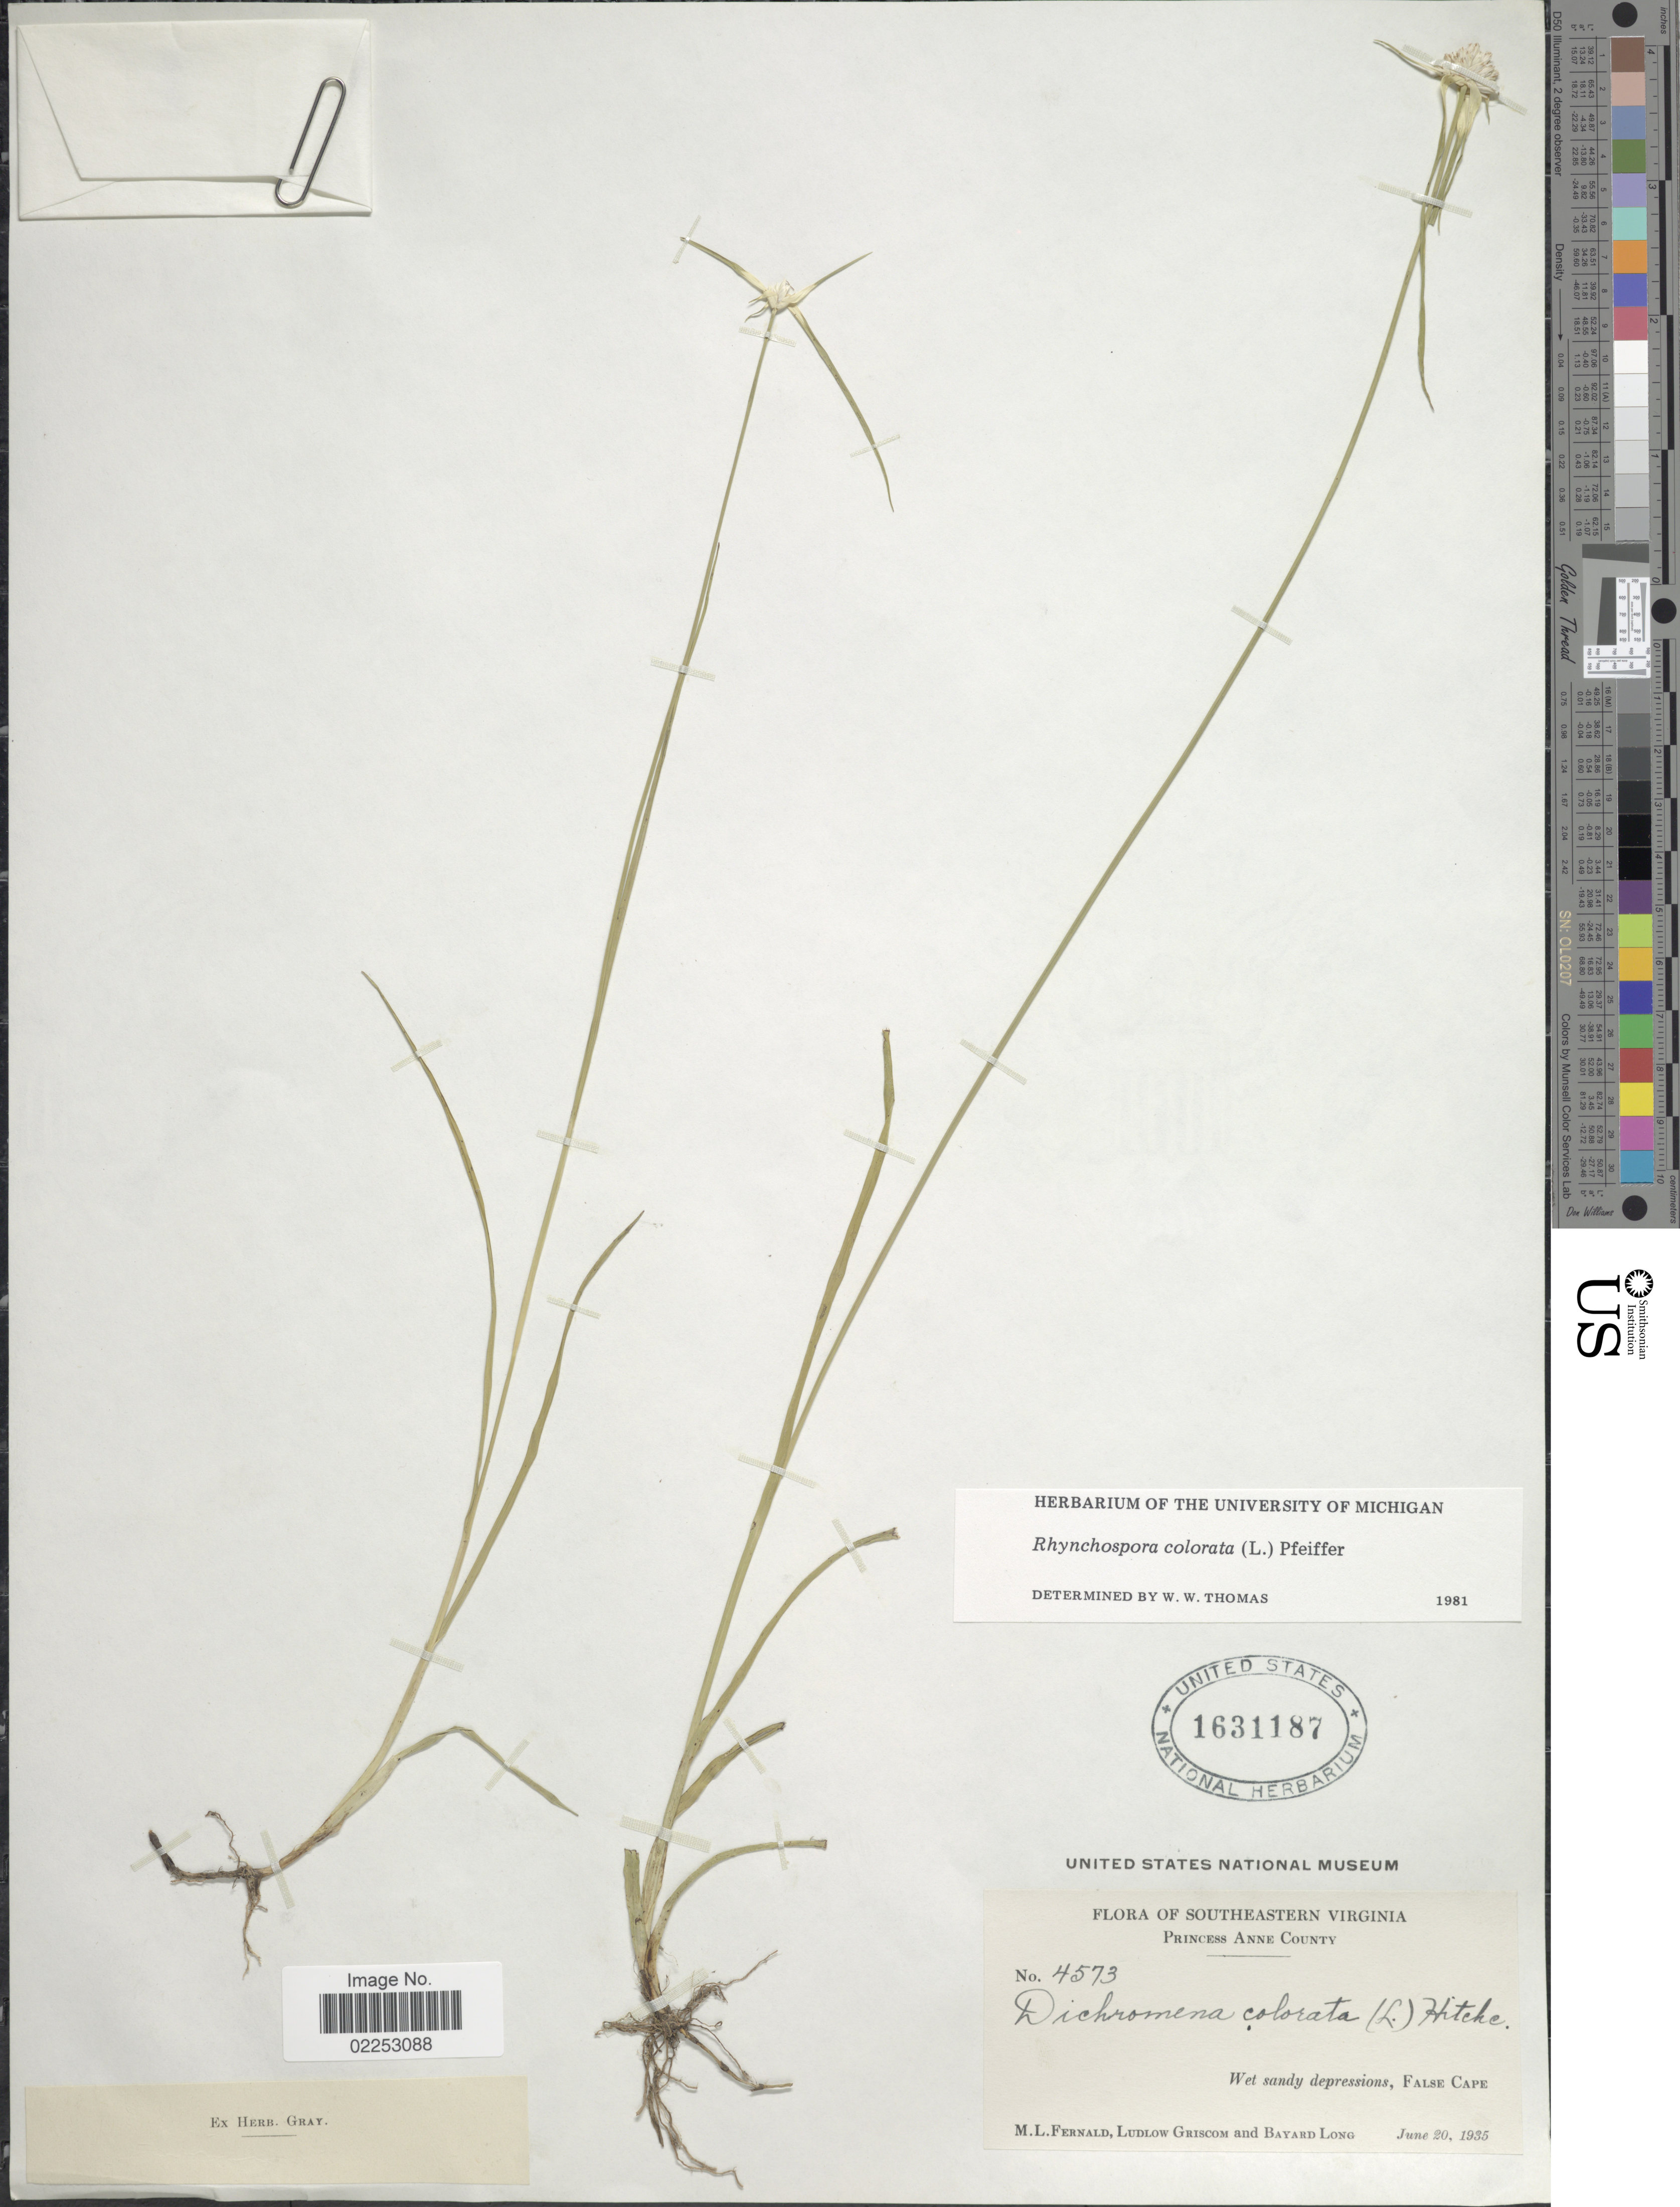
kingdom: Plantae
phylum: Tracheophyta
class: Liliopsida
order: Poales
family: Cyperaceae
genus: Rhynchospora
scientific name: Rhynchospora colorata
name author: (L.) H. Pfeiff.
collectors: M. L. Fernald, L. Griscom & B. Long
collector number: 4573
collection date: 1935-06-20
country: United States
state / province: Virginia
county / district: City of Virginia Beach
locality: Southeastern Virginia. Princess Anne County. False Cape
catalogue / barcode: US 1631187